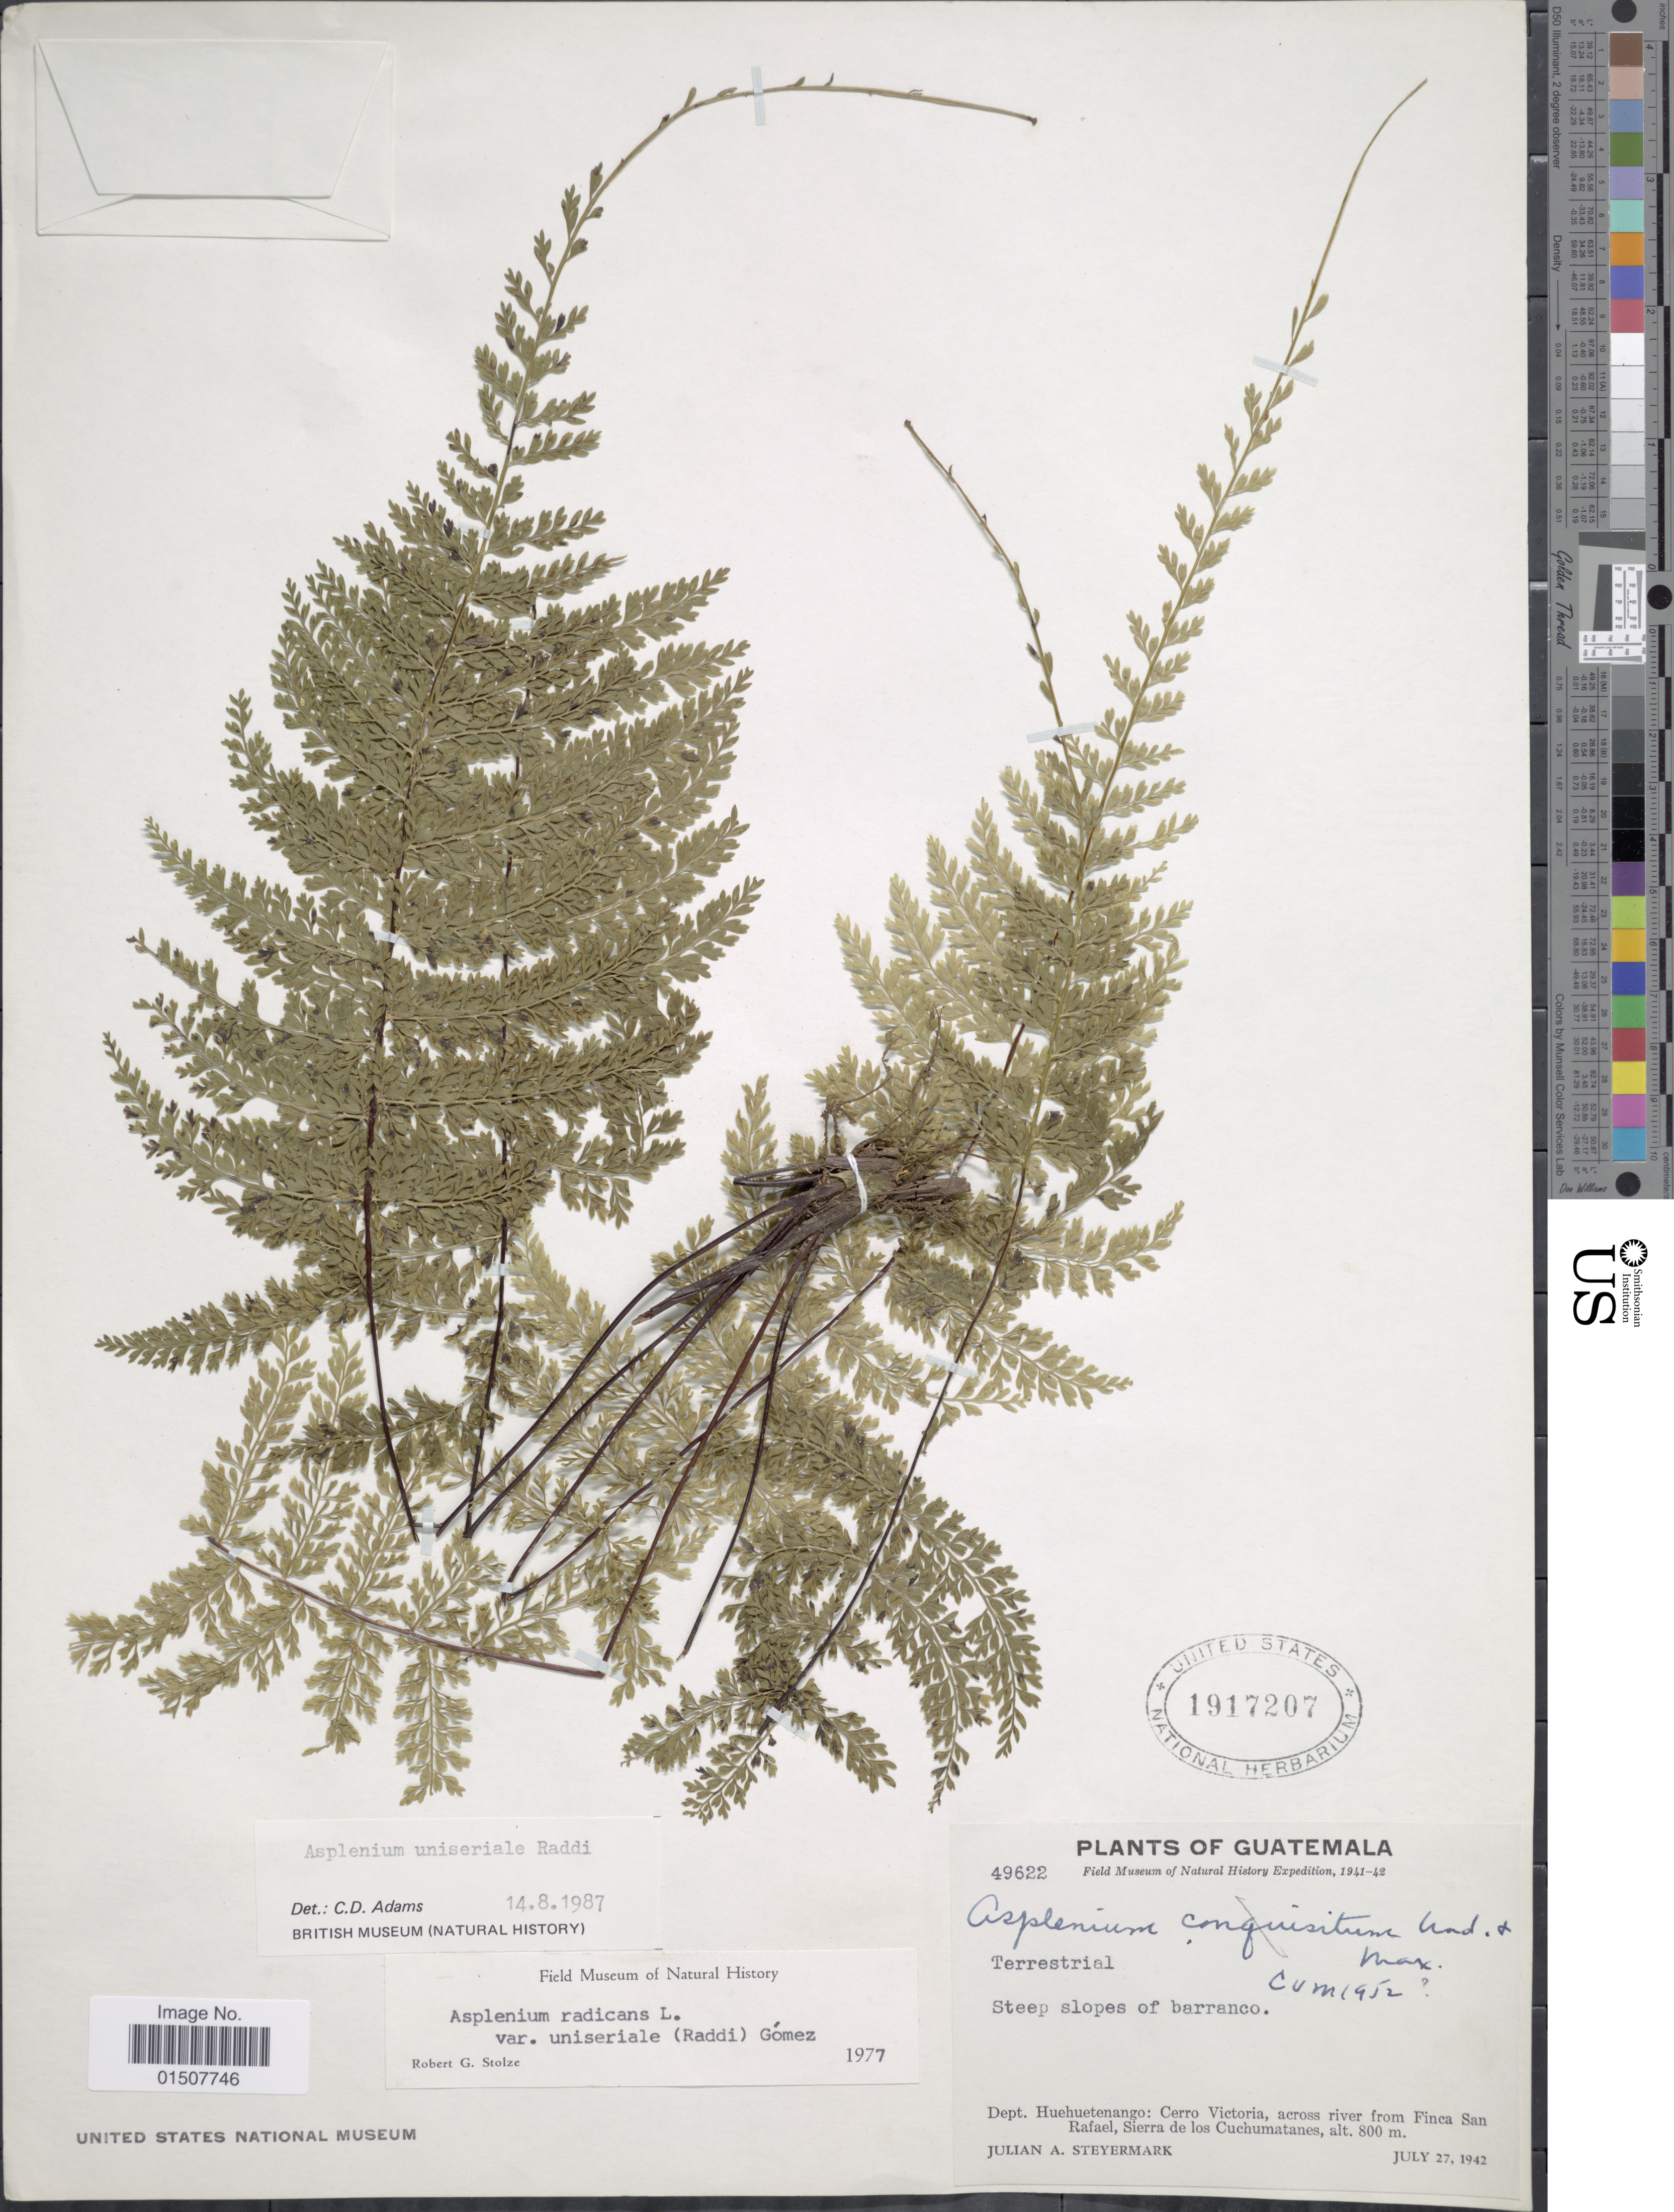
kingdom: Plantae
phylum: Tracheophyta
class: Polypodiopsida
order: Polypodiales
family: Aspleniaceae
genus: Asplenium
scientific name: Asplenium radicans var. uniserale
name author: (Raddi) L.D. Gómez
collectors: J. Steyermark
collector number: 49622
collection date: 1942-07-27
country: Guatemala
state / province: Huehuetenango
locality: Dept. Huehuetenango; Cerro Victoria, across river from Finca San rafael de los Cuchumatanes.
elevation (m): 800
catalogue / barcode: US 1917207